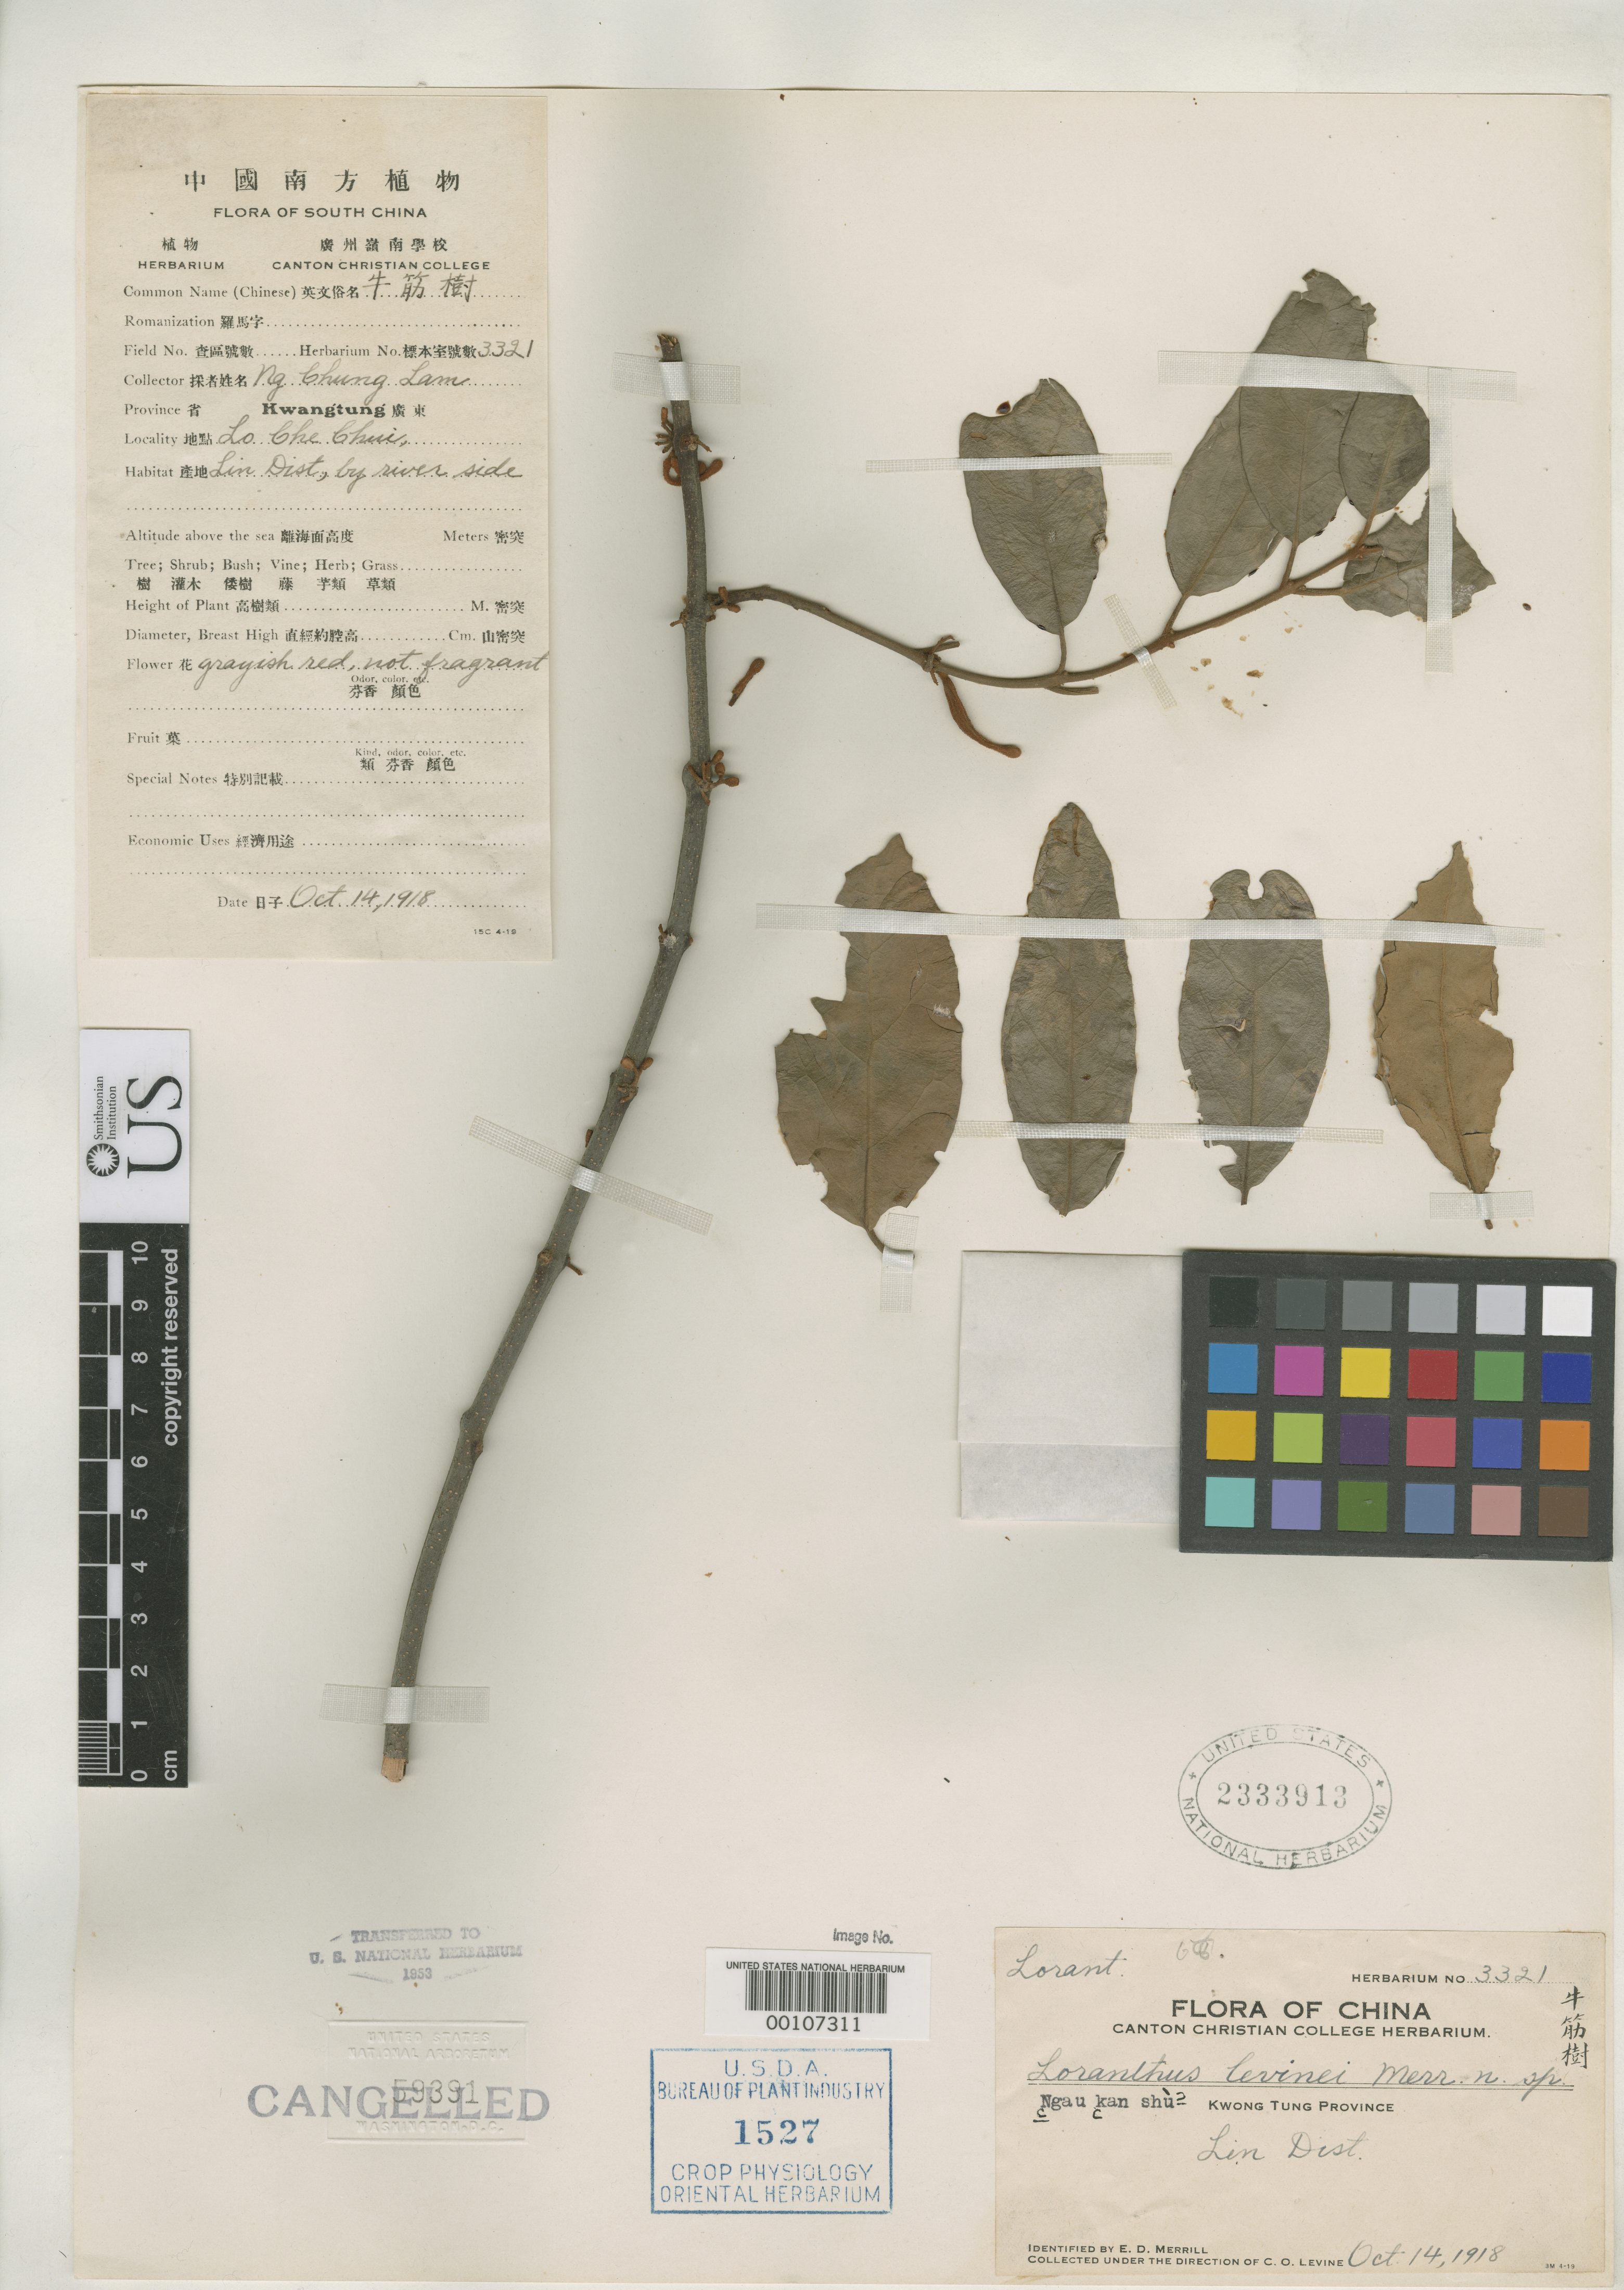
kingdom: Plantae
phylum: Tracheophyta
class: Magnoliopsida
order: Santalales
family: Loranthaceae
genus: Loranthus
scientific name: Loranthus levinei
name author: Merr.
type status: Isotype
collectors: C. O. Levine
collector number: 3321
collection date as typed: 14 Oct 1918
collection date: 1918-10-14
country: China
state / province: Guangdong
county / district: Lin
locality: Lo Che Chui.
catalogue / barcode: US 2333913